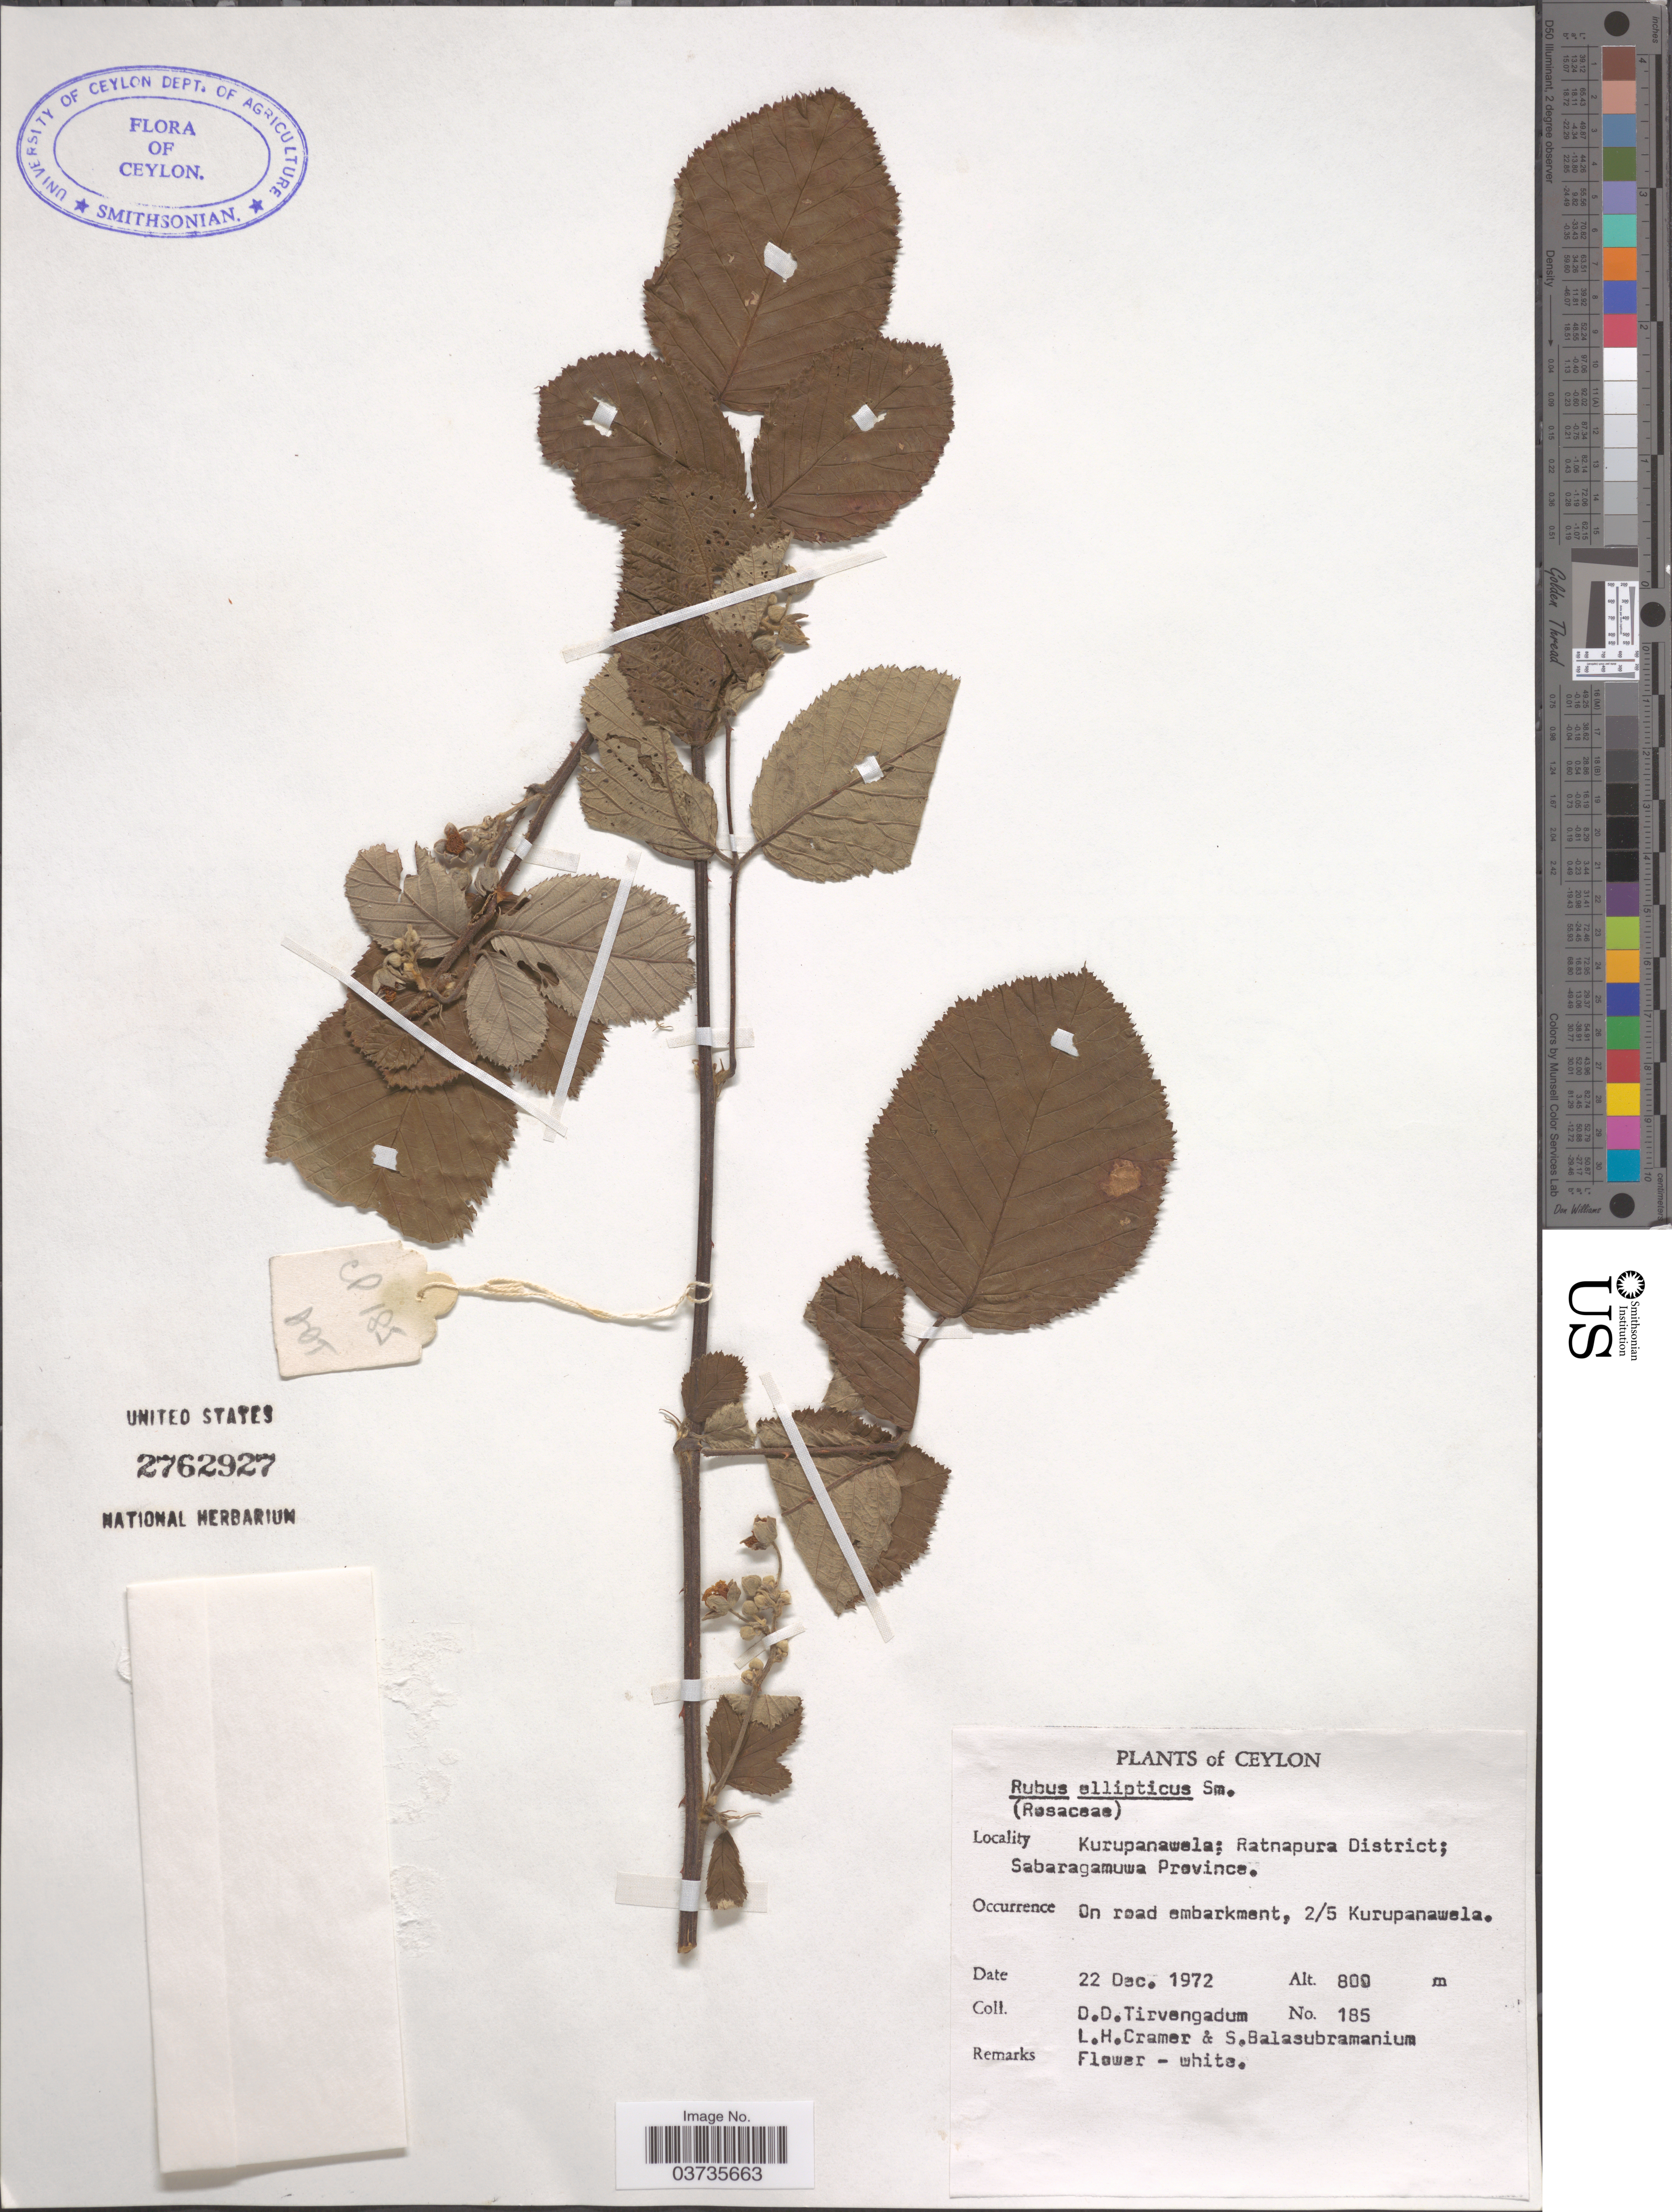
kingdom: Plantae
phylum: Tracheophyta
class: Magnoliopsida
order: Rosales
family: Rosaceae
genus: Rubus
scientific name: Rubus ellipticus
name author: Sm.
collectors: D. Tirvengadum, L. H. Cramer & S. Balasubramanium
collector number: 185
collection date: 1972-12-22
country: Sri Lanka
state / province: Sabaragamuwa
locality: Ceylon. Kurupanawela; Ratnapura District; On road embankment, 2/5 Kurupanawela.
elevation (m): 800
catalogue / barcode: US 2762927